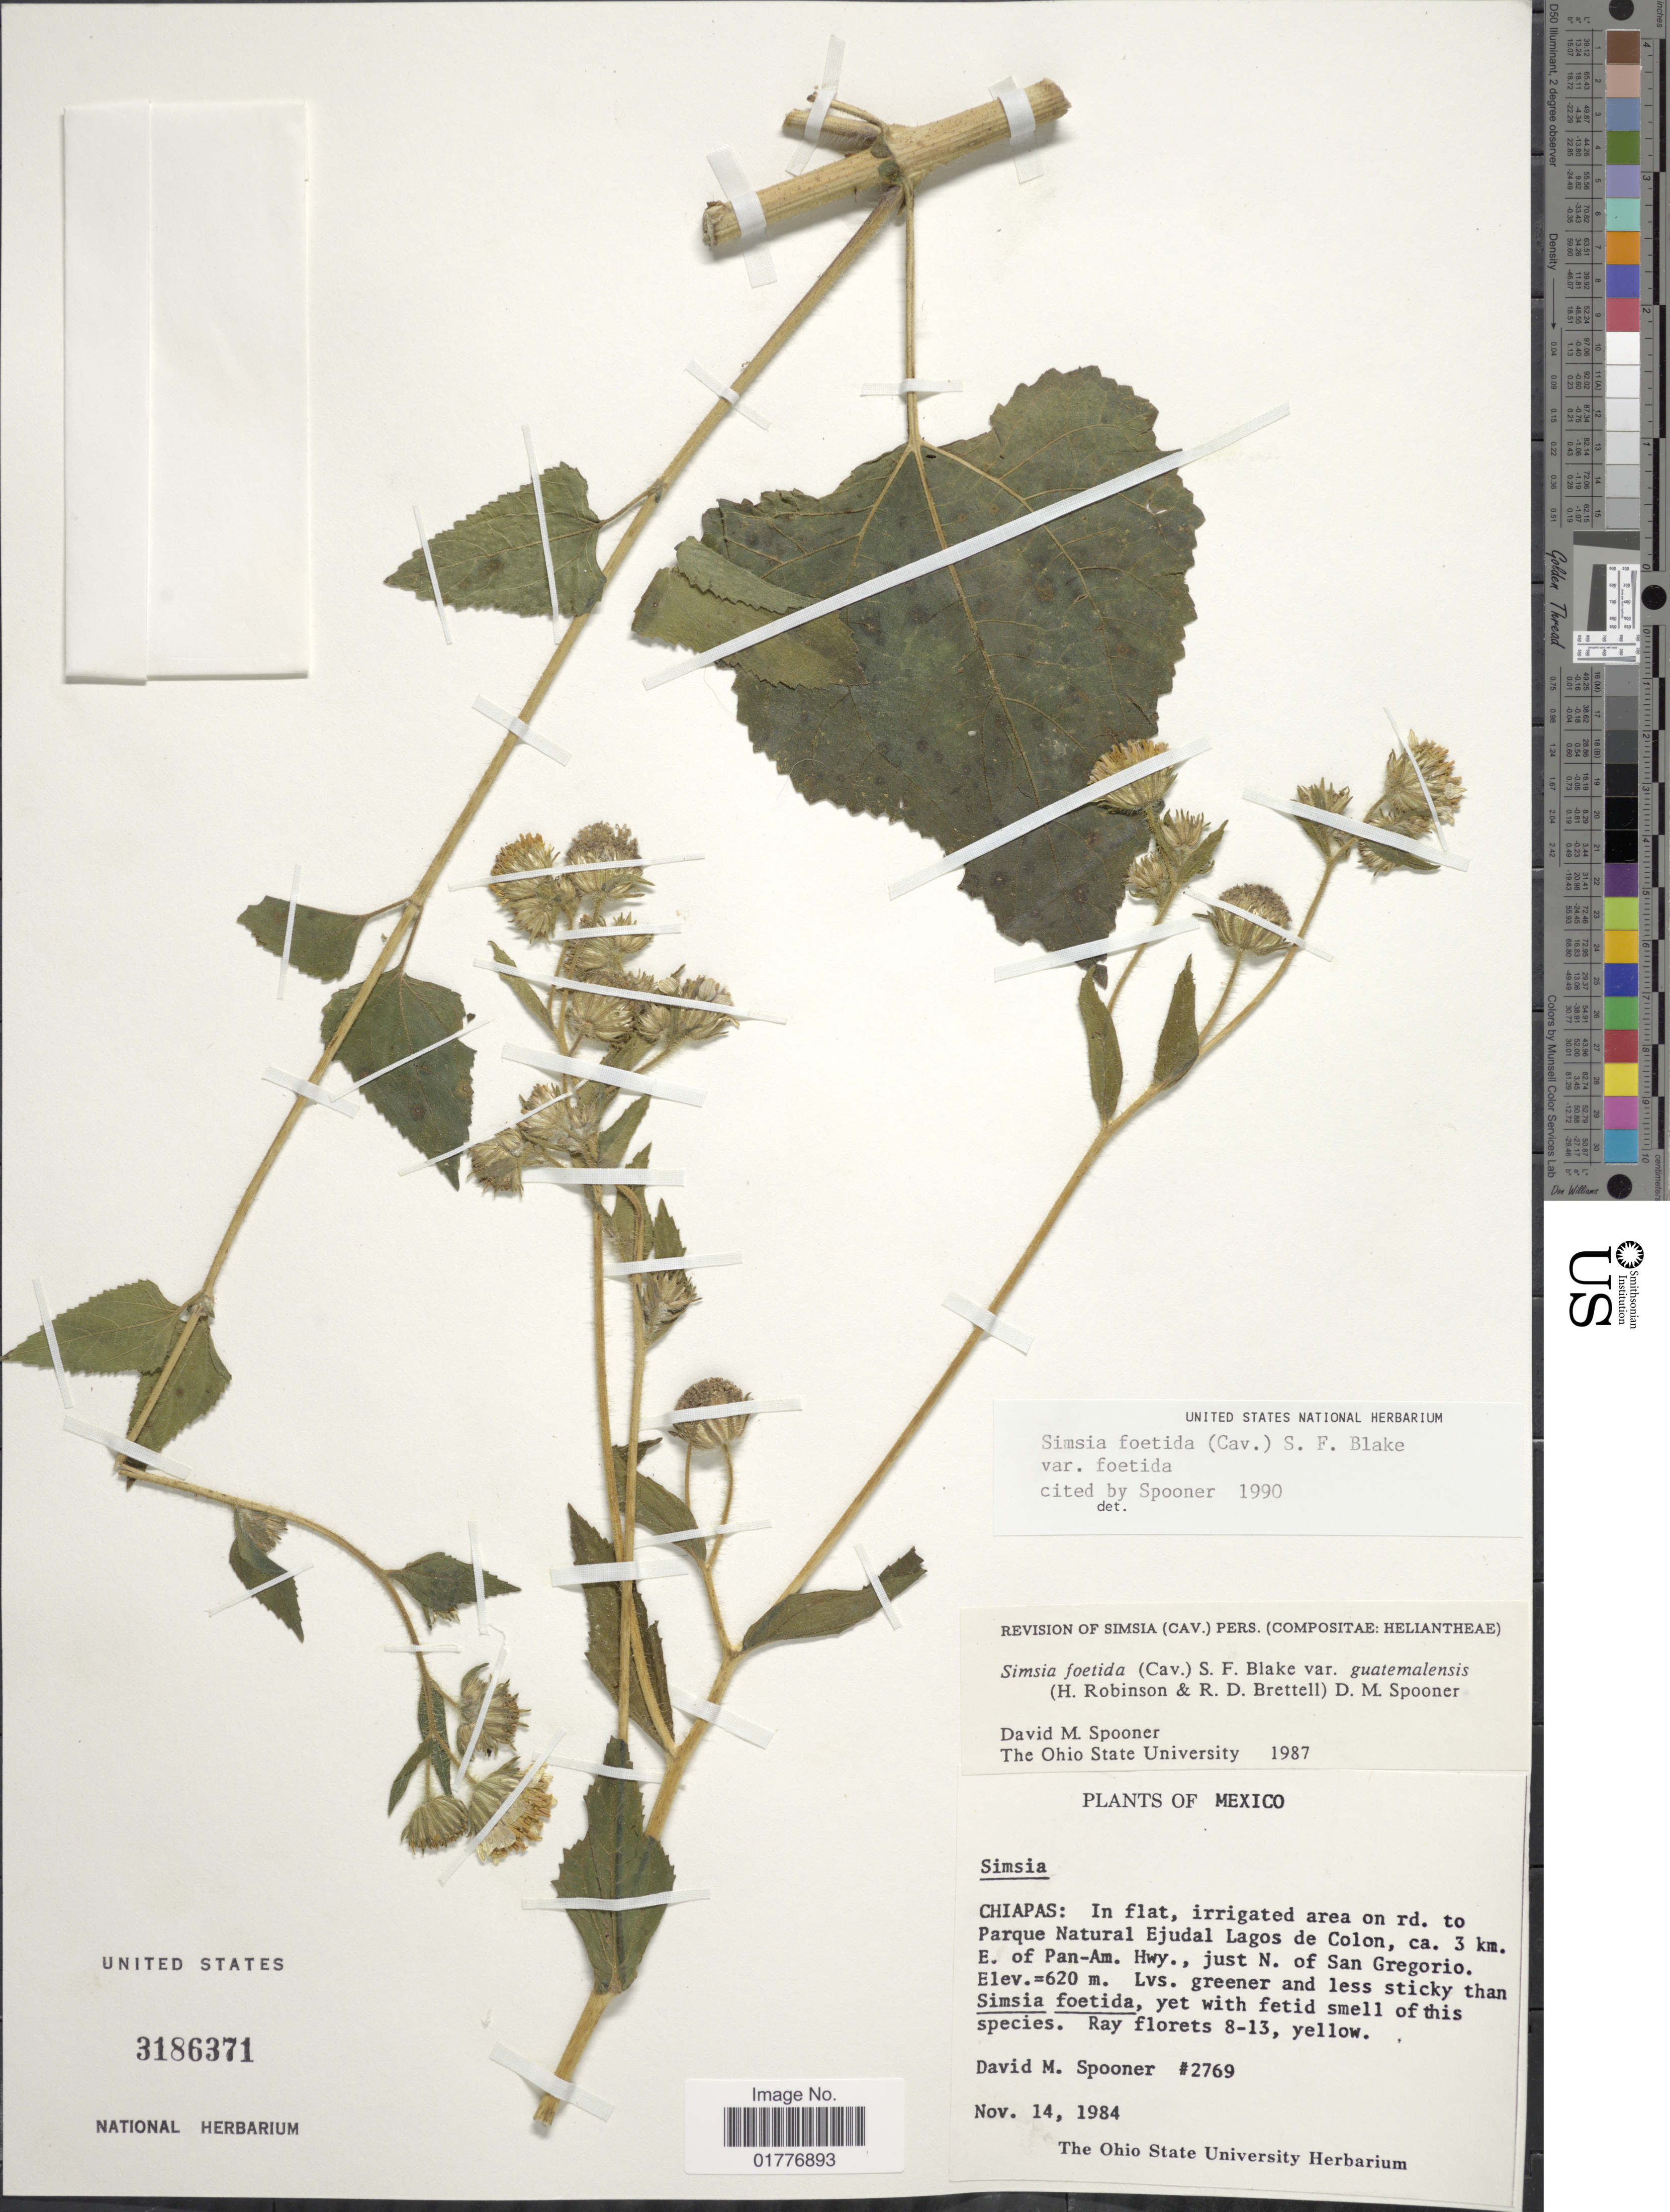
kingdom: Plantae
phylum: Tracheophyta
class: Magnoliopsida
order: Asterales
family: Asteraceae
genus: Simsia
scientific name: Simsia foetida var. foetida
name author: (Cav.) S.F. Blake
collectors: D. Spooner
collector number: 2769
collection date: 1984-11-14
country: Mexico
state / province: Chiapas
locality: Chiapas: In flat, irrigated area on rd. to Parque Natural Ejudal Lagos de Colon, 3 km E. of Pan-Am, Hwy., just N. of San Gregorio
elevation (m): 620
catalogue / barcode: US 3186371